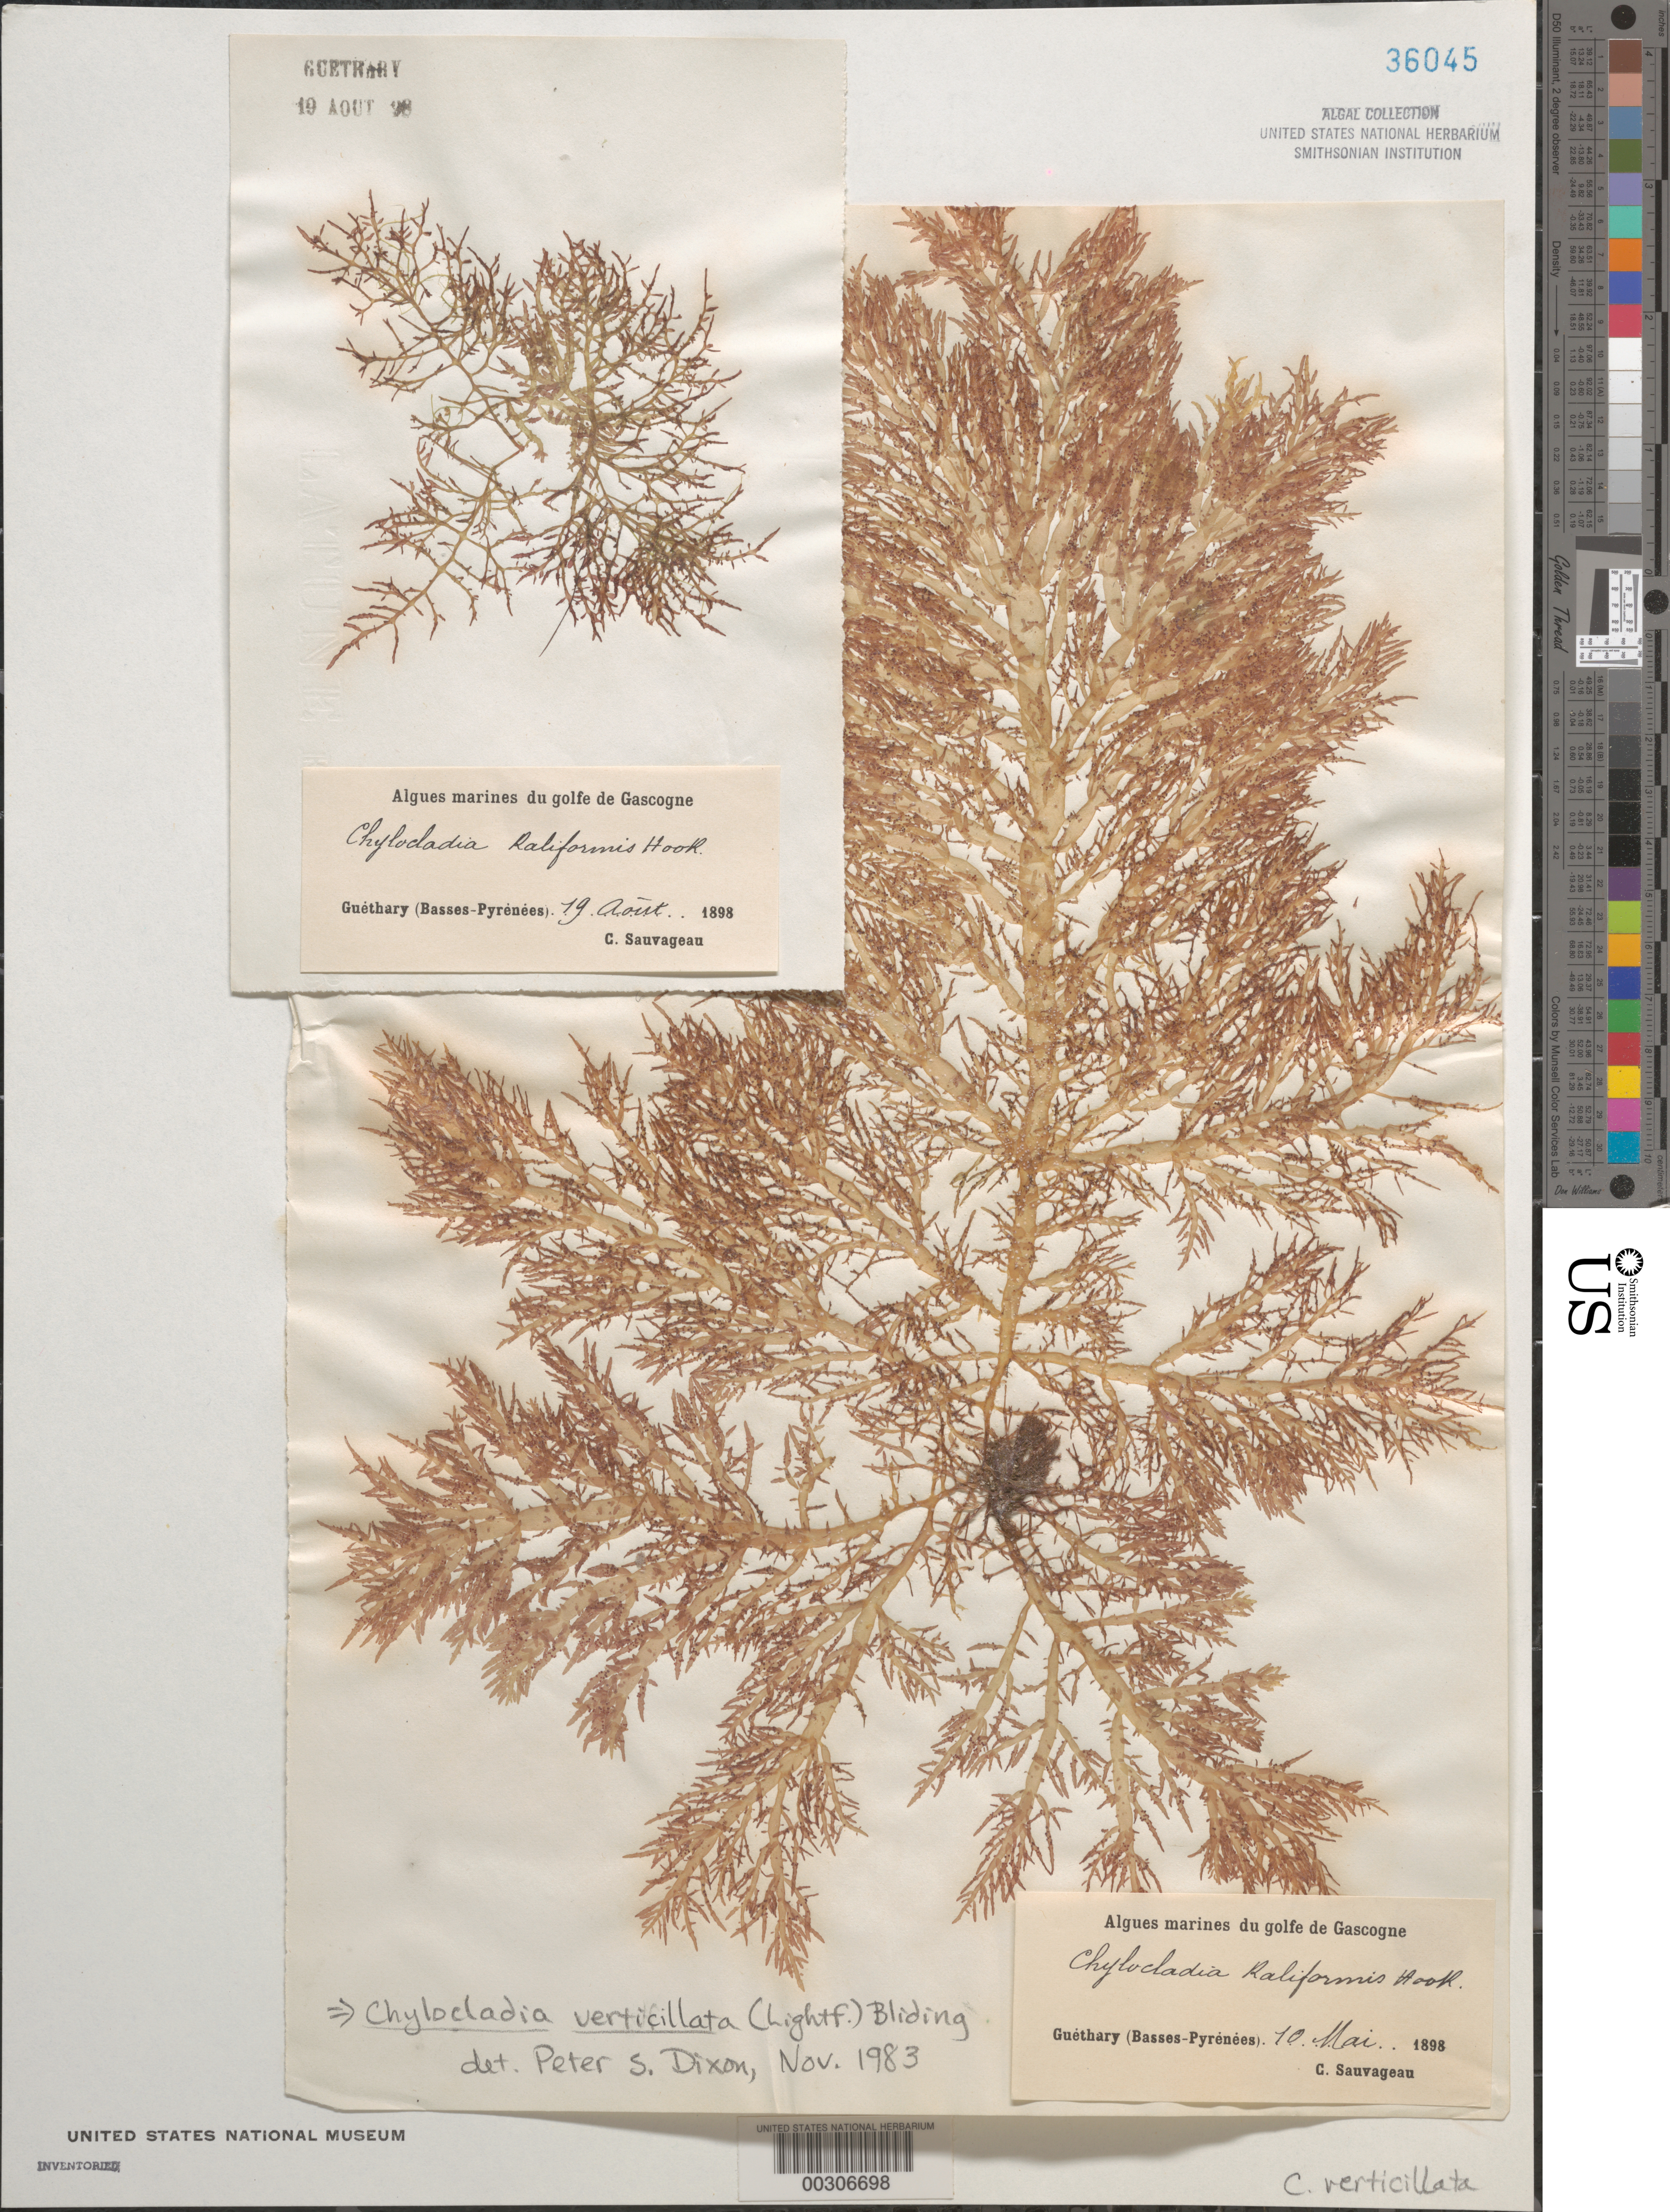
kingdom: Plantae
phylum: Rhodophyta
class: Florideophyceae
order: Rhodymeniales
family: Champiaceae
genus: Chylocladia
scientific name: Chylocladia verticillata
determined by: Dixon, P. S.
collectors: C. F. Sauvageau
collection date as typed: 10 May 1898 AND 19 Aug 1898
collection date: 1898-05-10,1898-08-19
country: France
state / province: Nouvelle-Aquitaine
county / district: Pyrénées-Atlantiques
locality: Guethary, Bay of Biscay (Golfe de Gascogne)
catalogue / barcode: US 36045